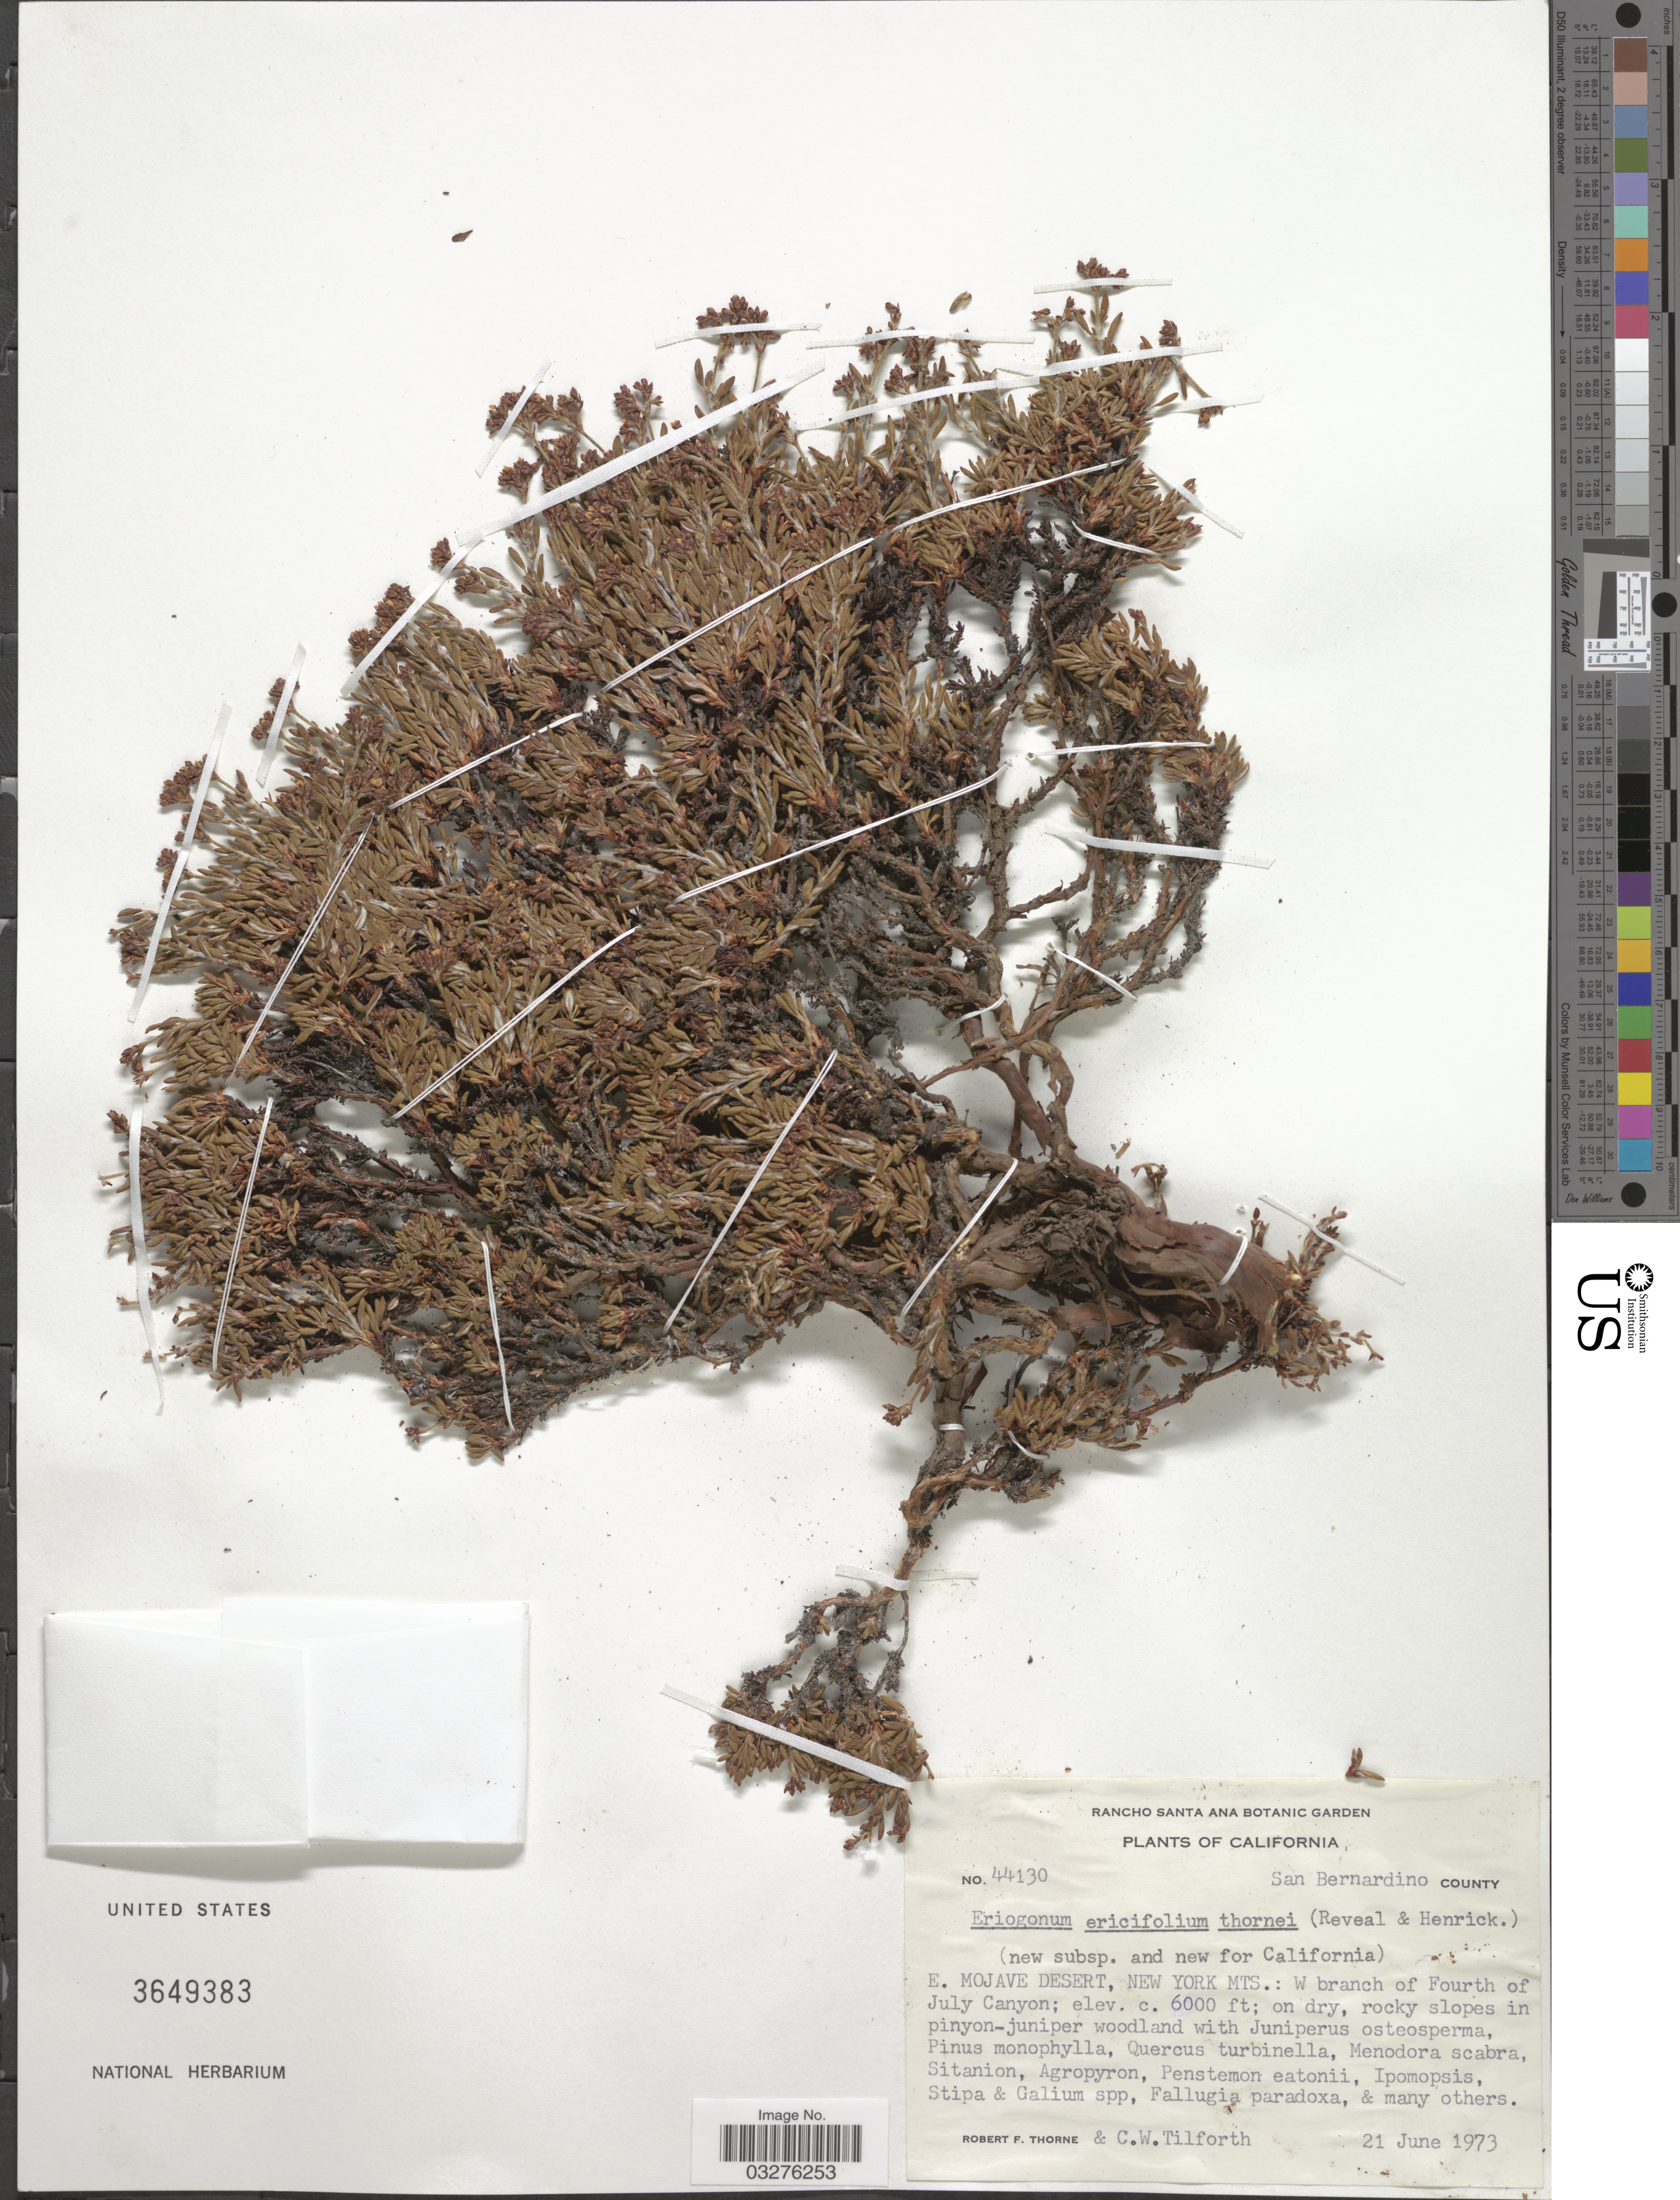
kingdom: Plantae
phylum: Tracheophyta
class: Magnoliopsida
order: Caryophyllales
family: Polygonaceae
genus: Eriogonum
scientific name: Eriogonum ericifolium subsp. thornei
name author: (Reveal & Henrickson) Thorne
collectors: R. F. Thorne & C. Tilforth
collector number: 44130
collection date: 1973-06-21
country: United States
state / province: California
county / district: San Bernardino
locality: San Bernardino County, E. Mojave Desert, New York Mts.: W branch of Fourth of July Canyon.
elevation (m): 1829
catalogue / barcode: US 3649383